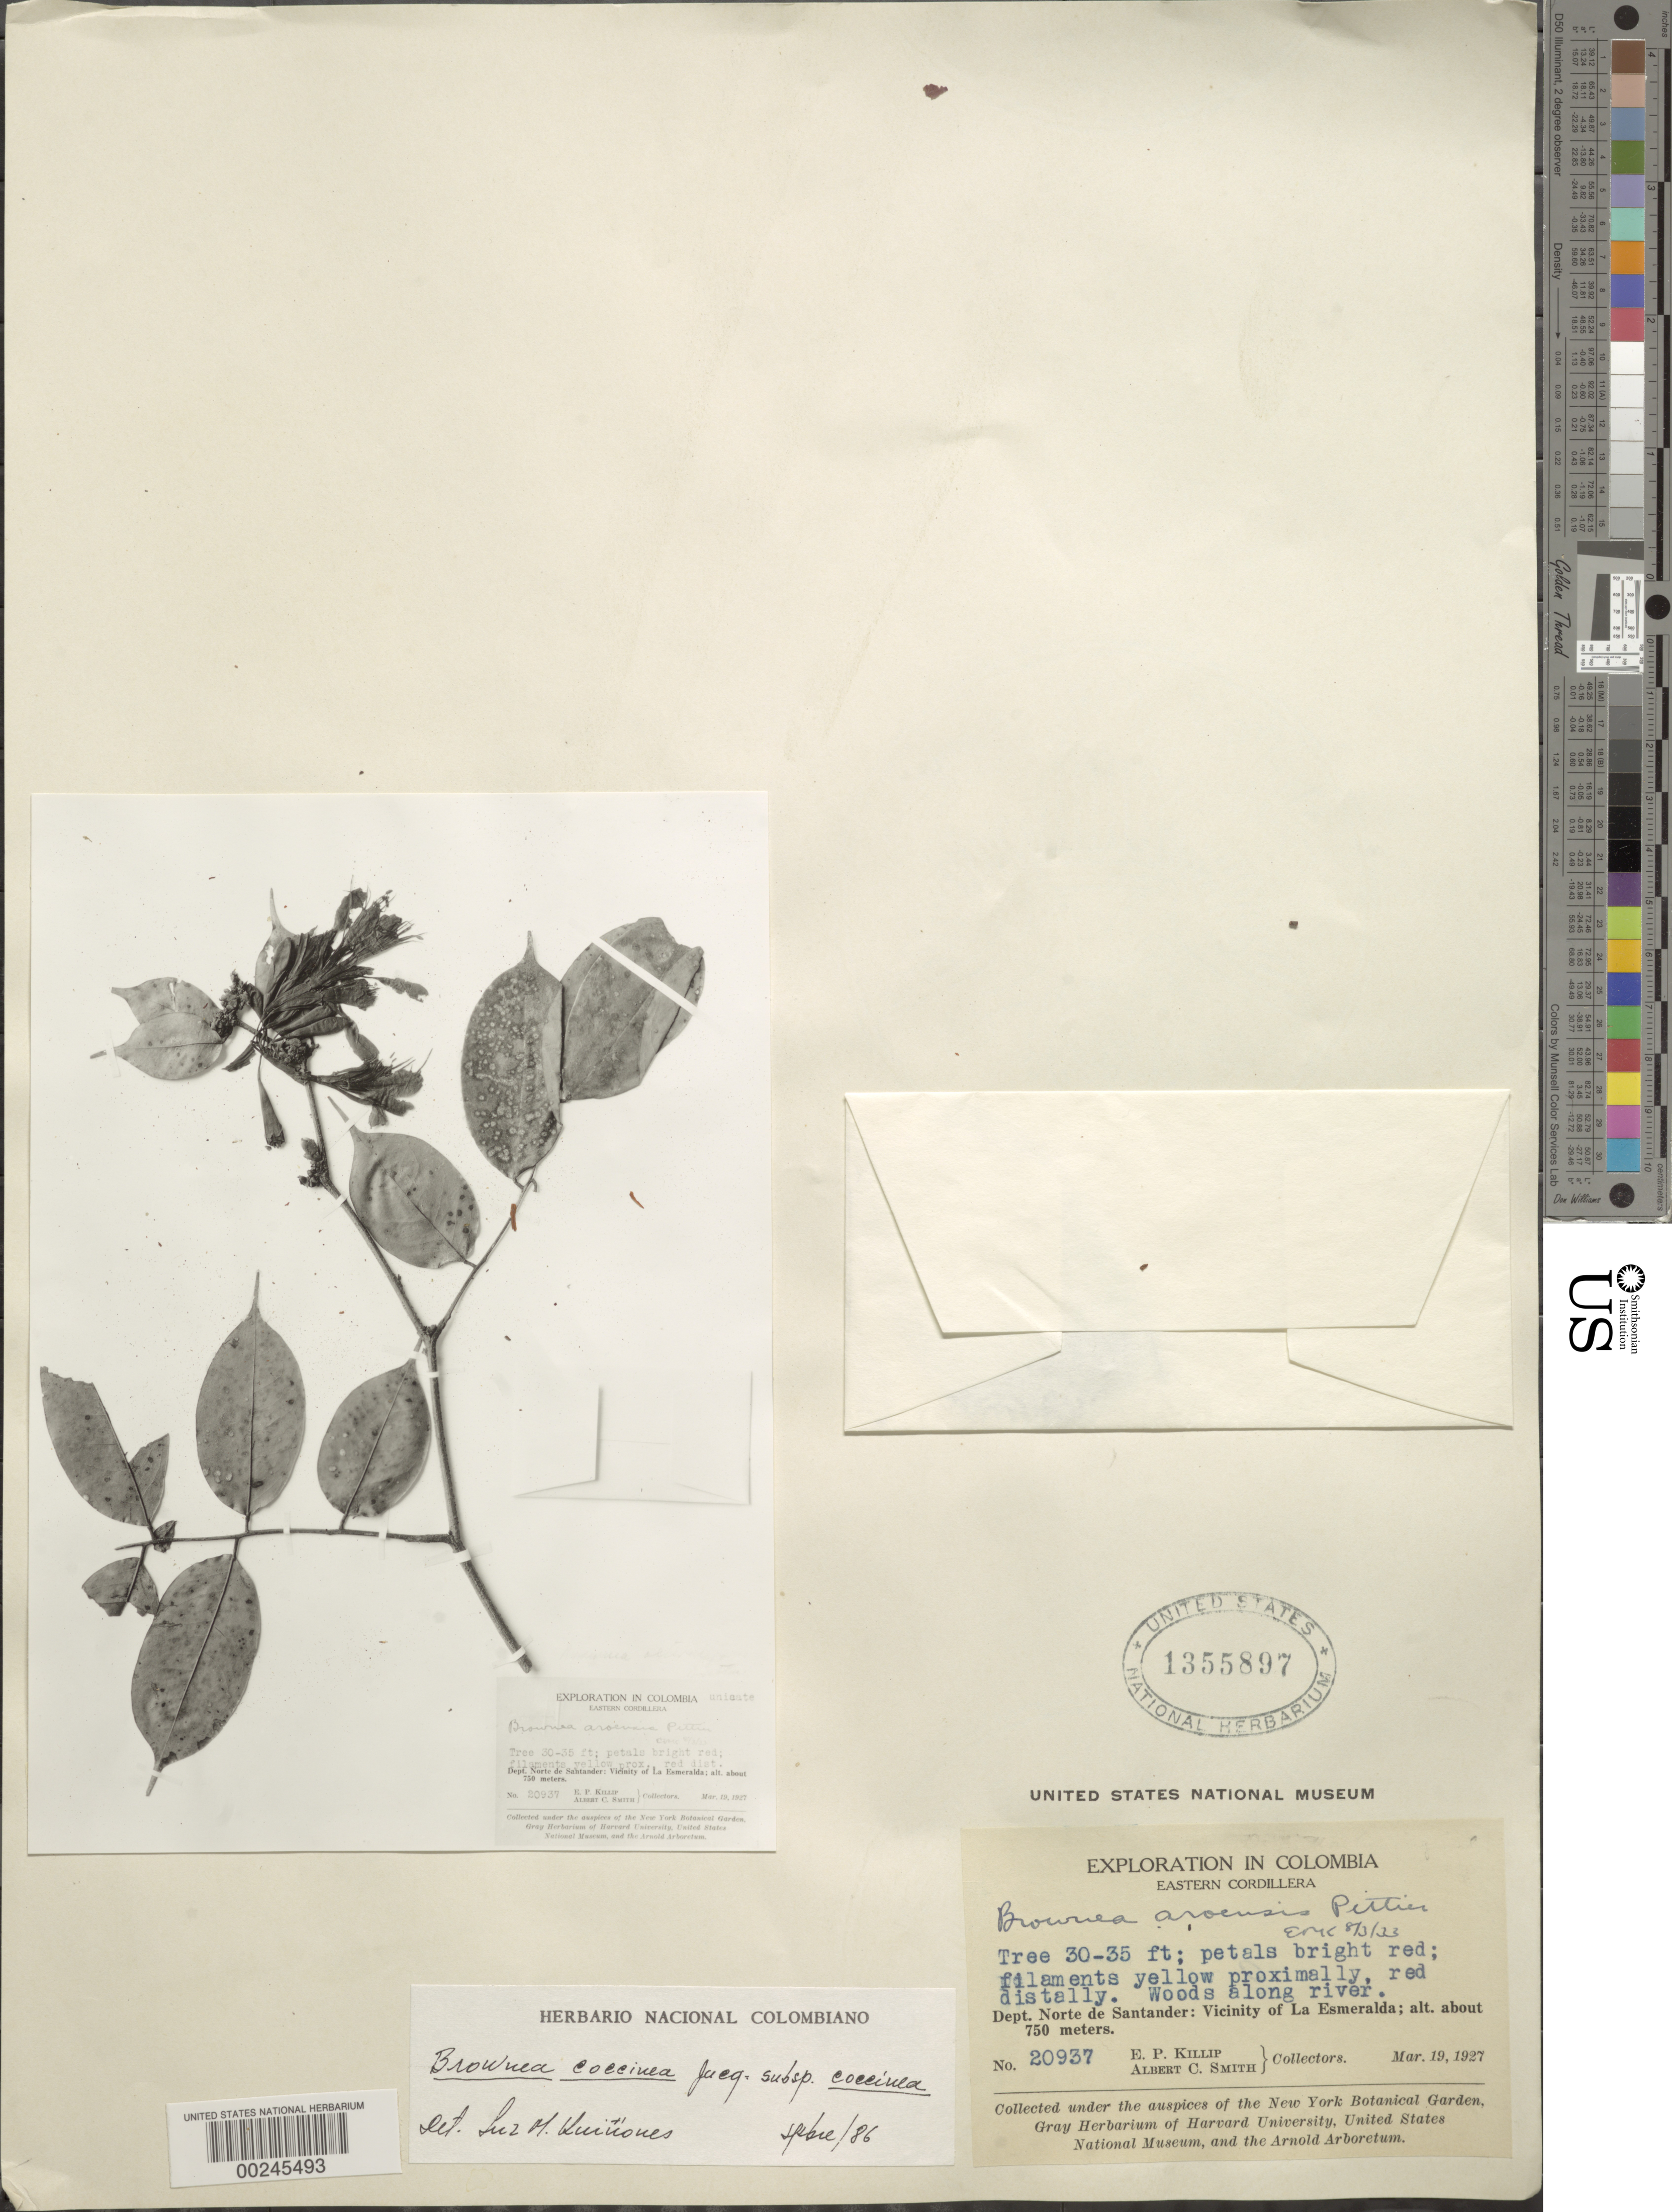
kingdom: Plantae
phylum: Tracheophyta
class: Magnoliopsida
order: Fabales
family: Fabaceae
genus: Brownea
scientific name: Brownea coccinea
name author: Jacq.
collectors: E. P. Killip & A. C. Smith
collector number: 20937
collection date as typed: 19 Mar 1927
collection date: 1927-03-19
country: Colombia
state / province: Norte de Santander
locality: Vicinity of La Esmeralda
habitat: Woods along river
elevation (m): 750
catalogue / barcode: US 1355897